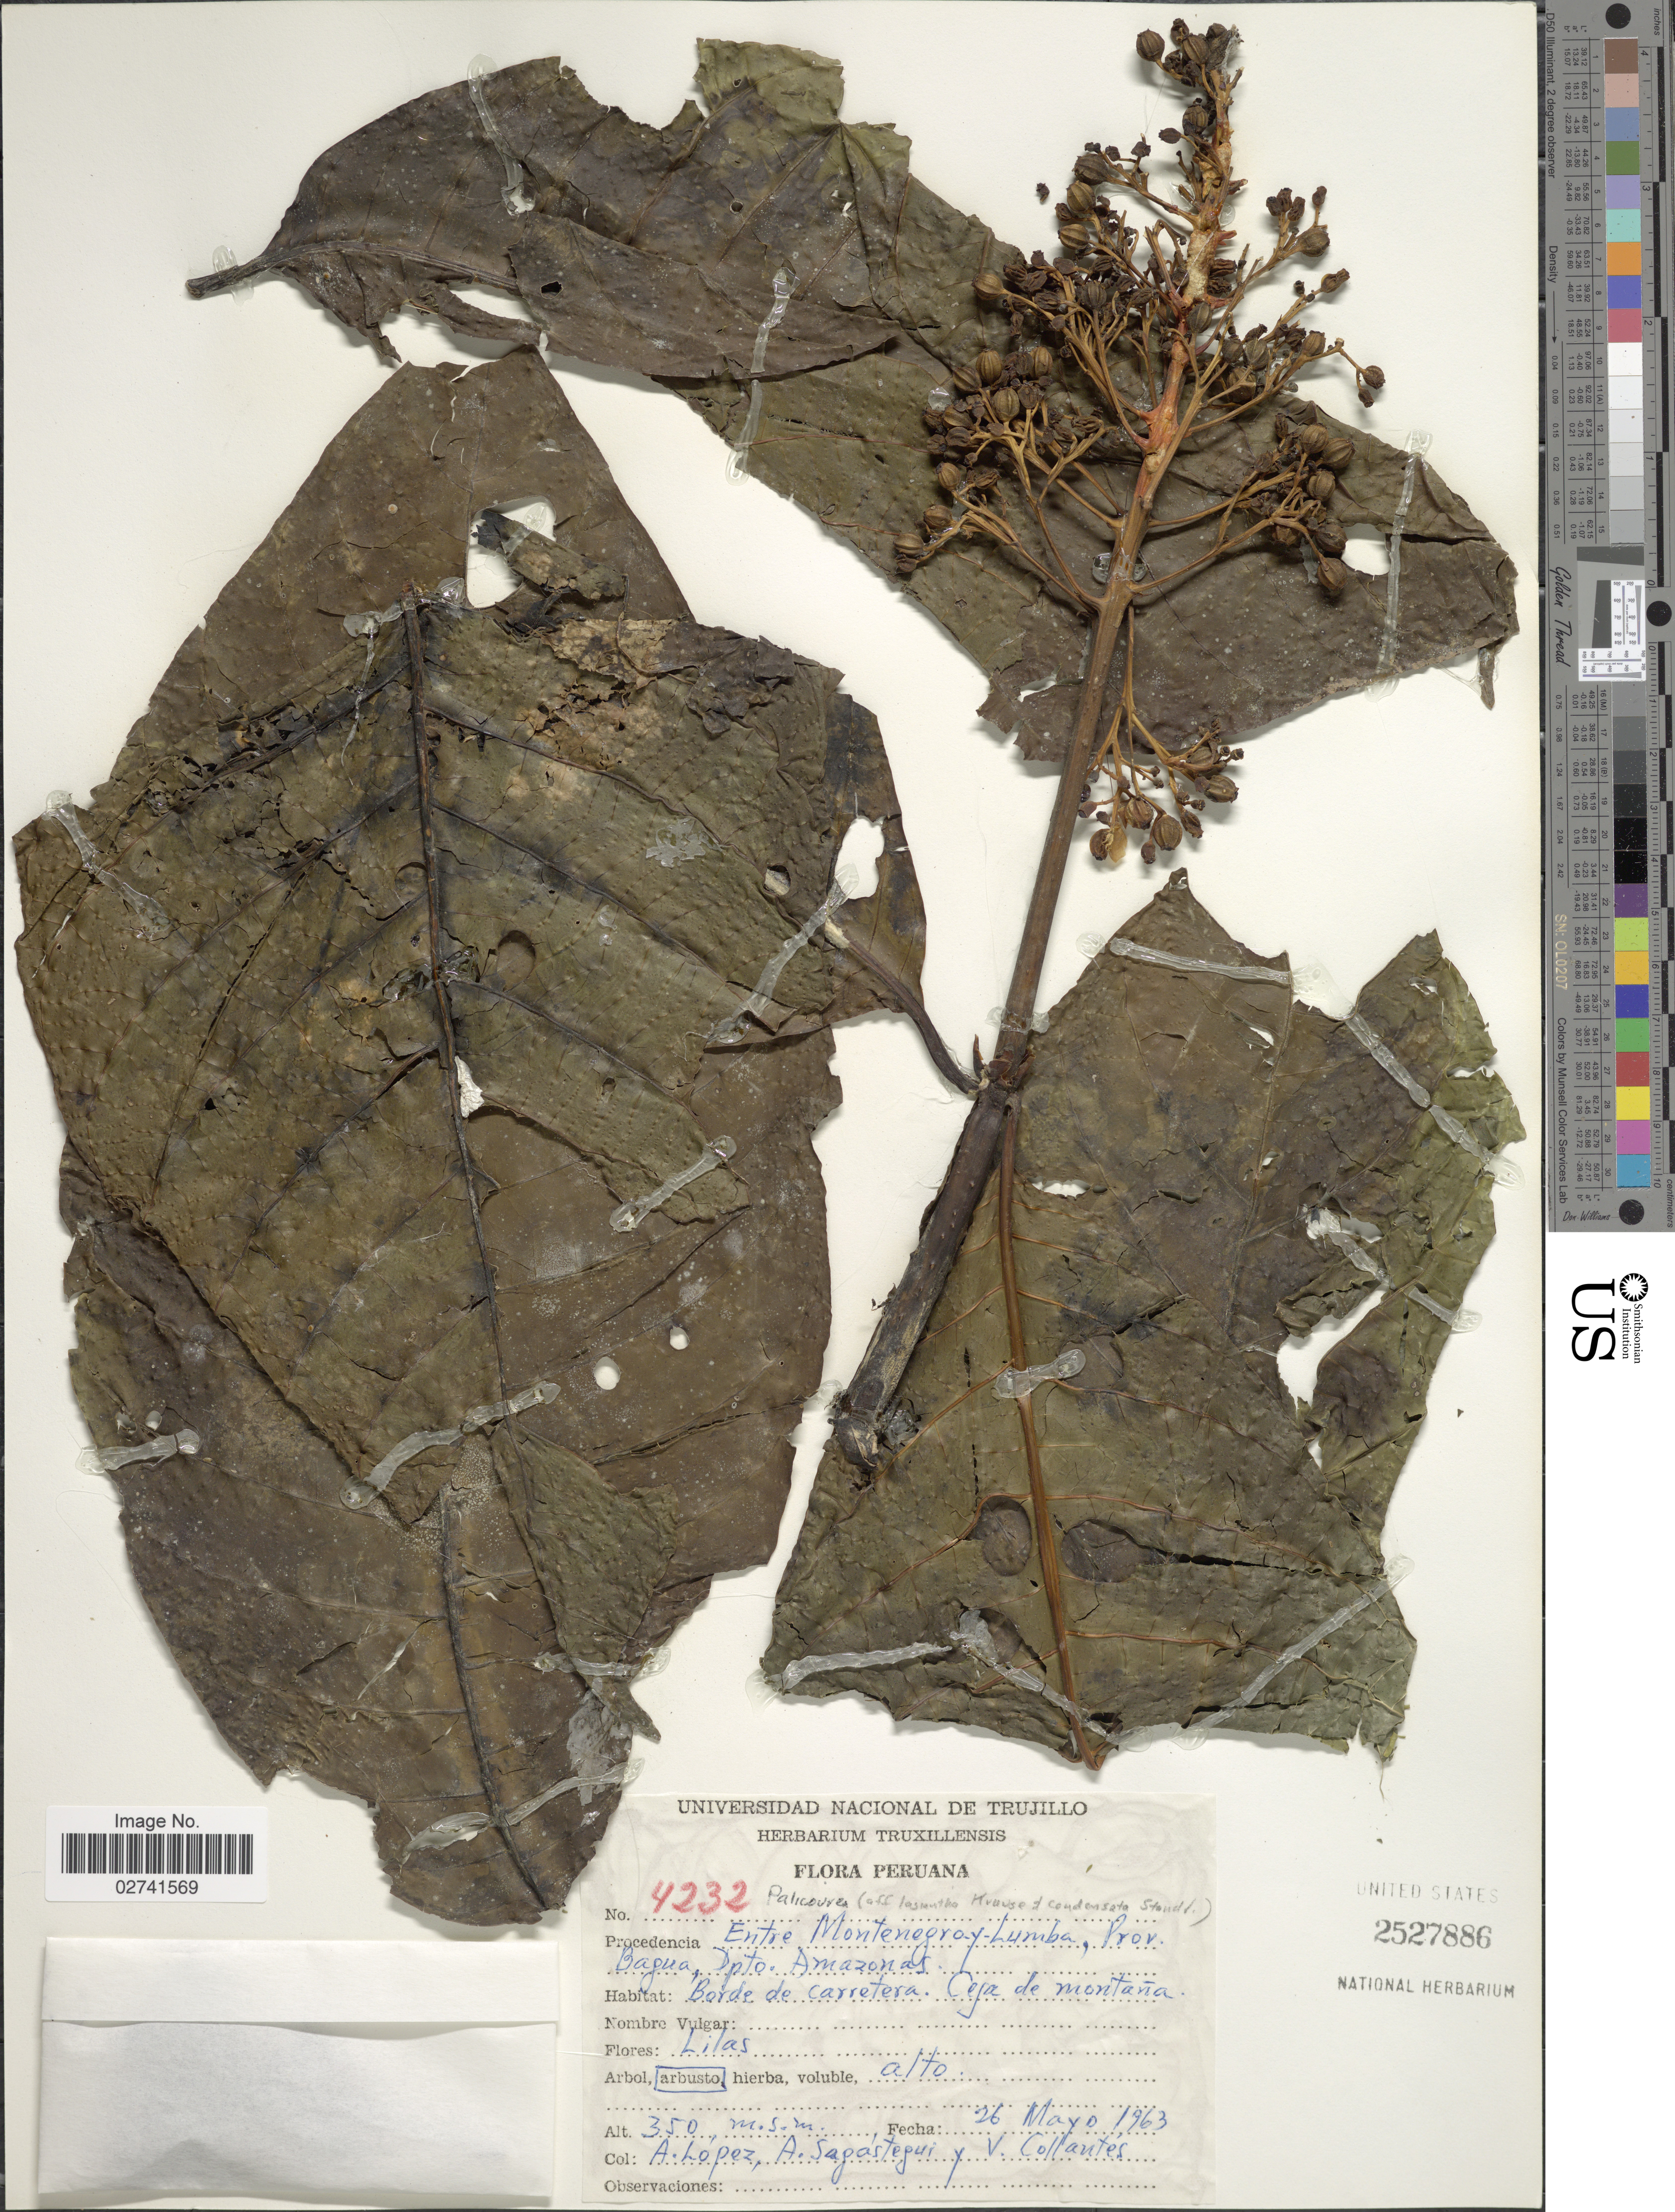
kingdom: Plantae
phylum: Tracheophyta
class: Magnoliopsida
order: Gentianales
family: Rubiaceae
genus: Palicourea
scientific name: Palicourea lasiantha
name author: Krause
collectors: A. Lopez, A. Sagástequi & V. Collantes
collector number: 4232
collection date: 1963-05-26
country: Peru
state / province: Amazonas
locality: Entre Montenegro y Lumba, Prov. Bagua, Dpto Amazonas, Borde de carretera. ceja de montaña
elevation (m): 350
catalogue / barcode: US 2527886